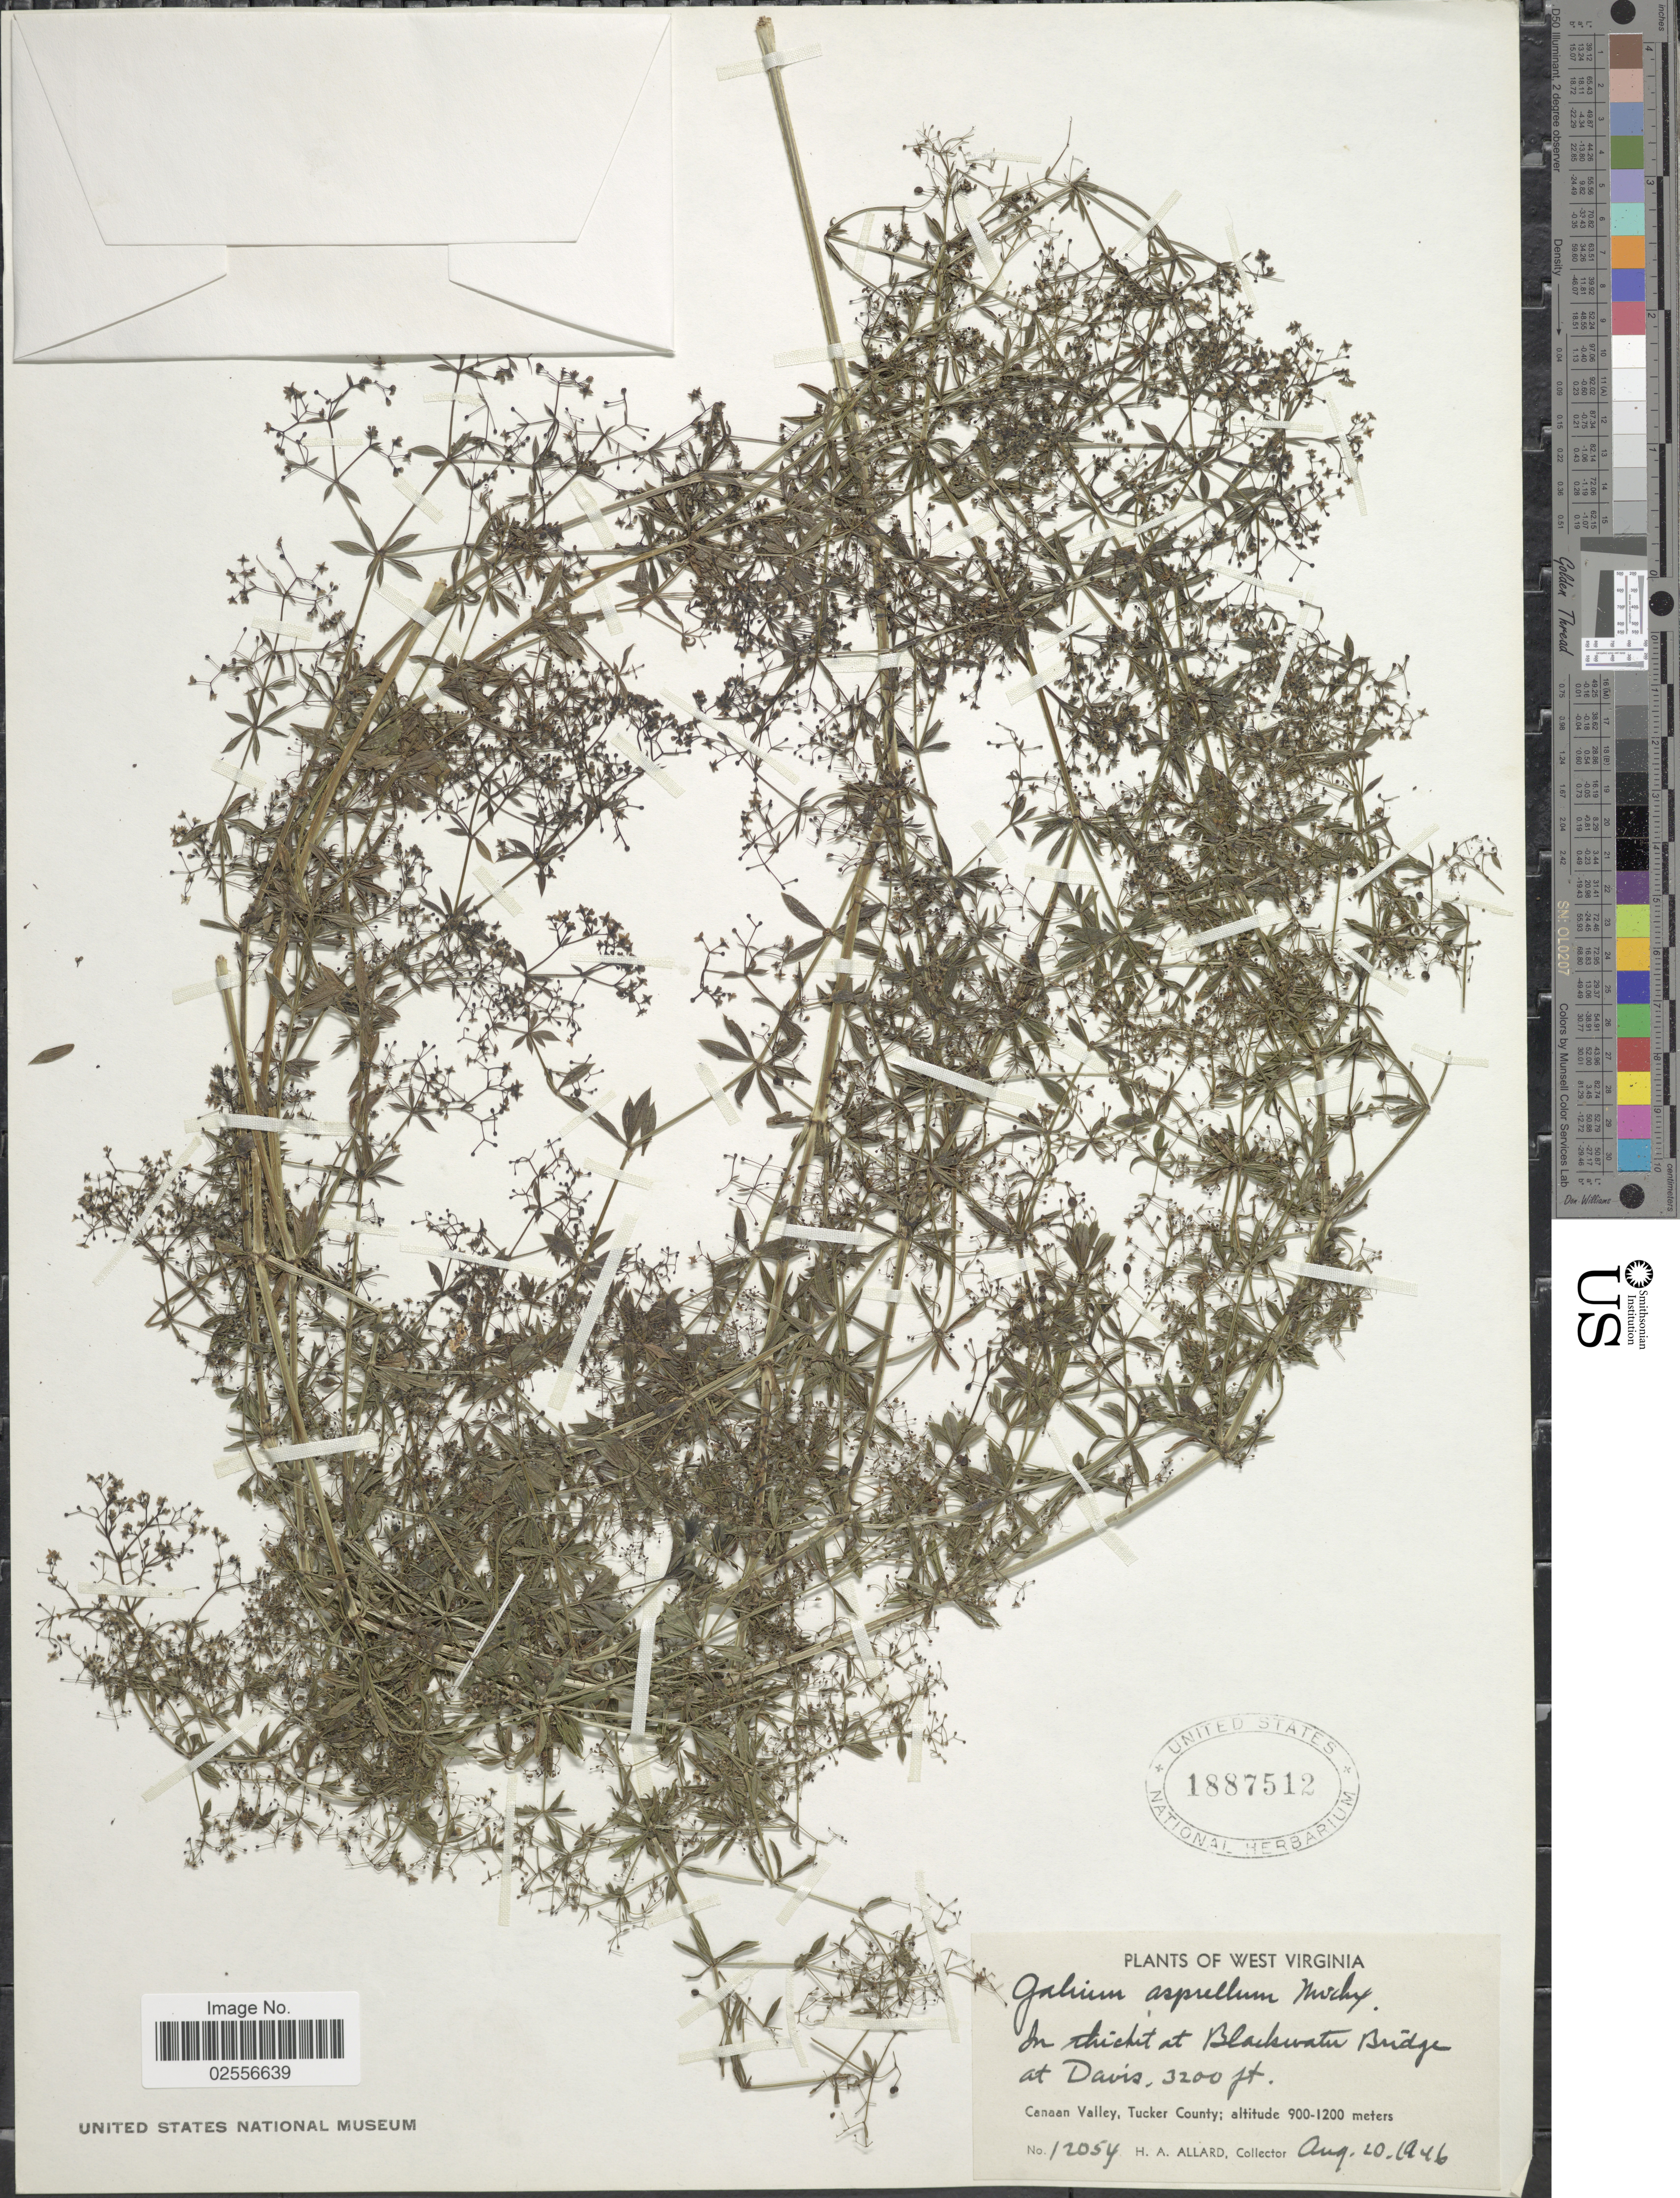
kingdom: Plantae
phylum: Tracheophyta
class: Magnoliopsida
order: Gentianales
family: Rubiaceae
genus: Galium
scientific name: Galium asprellum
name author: Michx.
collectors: H. A. Allard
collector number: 12054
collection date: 1946-08-20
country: United States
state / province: West Virginia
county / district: Tucker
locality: In thicket at Blackwater Bridge at Davis. Canaan Valley, Tucker County.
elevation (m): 975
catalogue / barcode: US 1887512